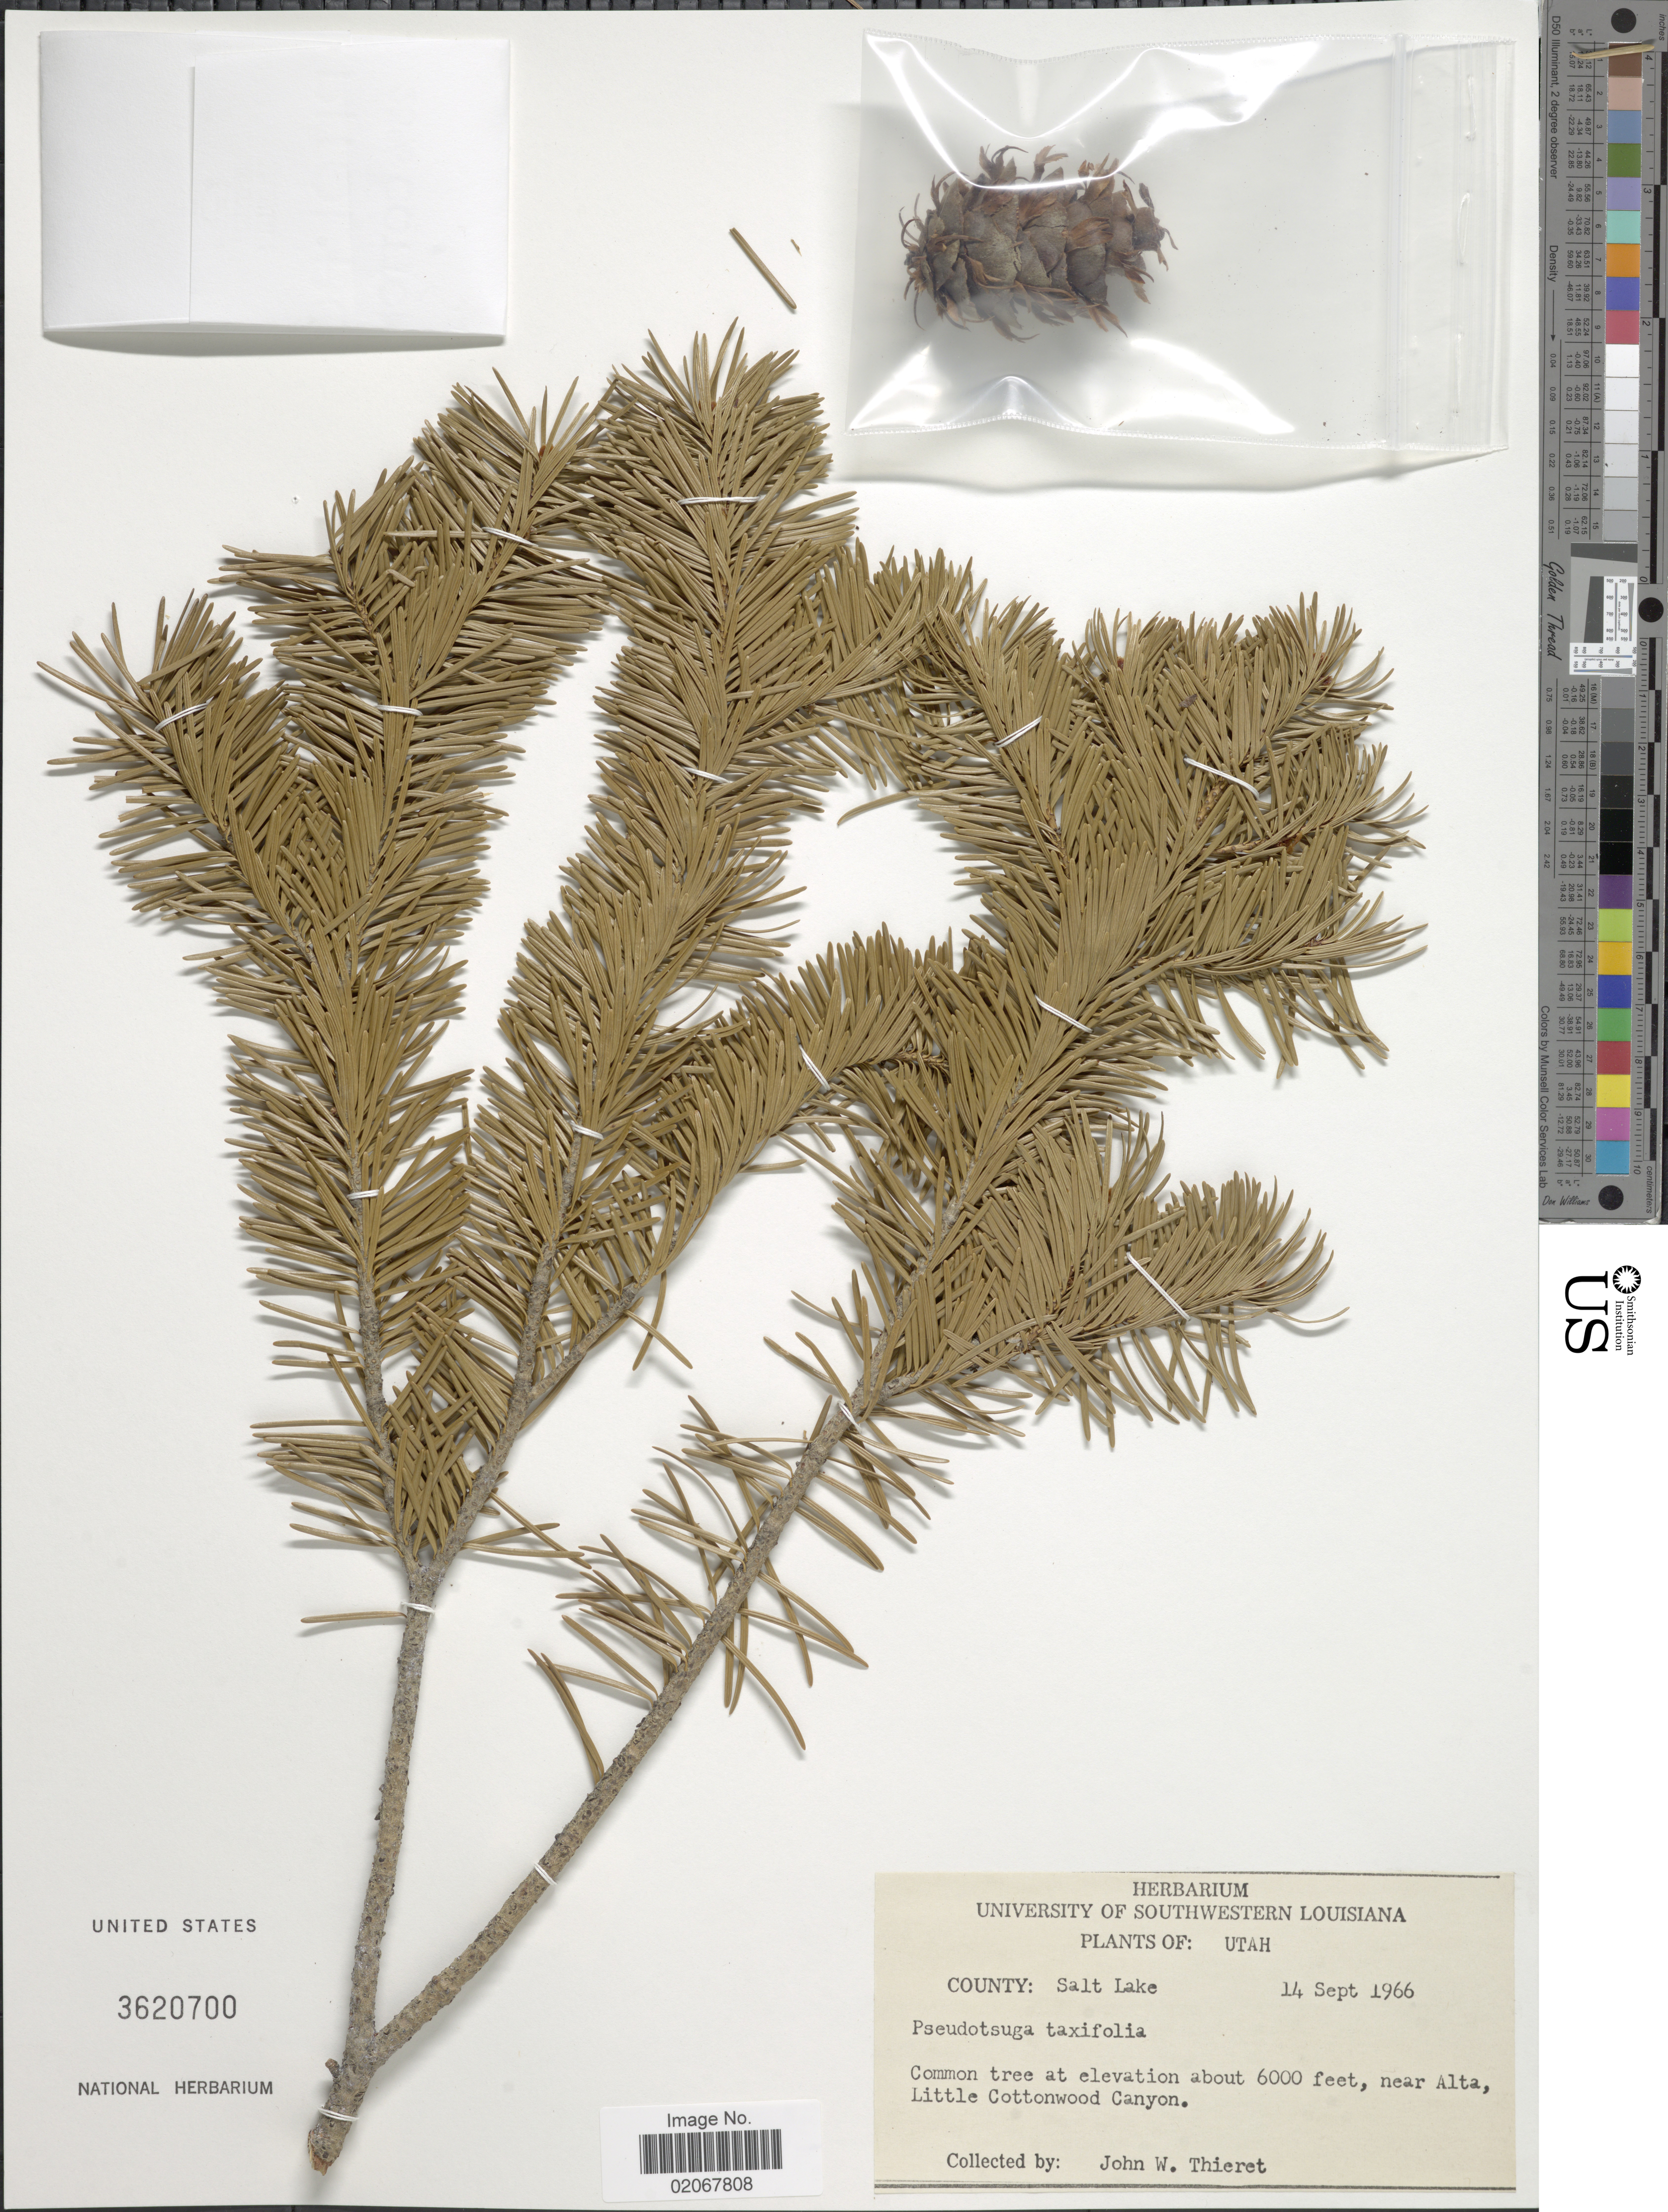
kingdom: Plantae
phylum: Tracheophyta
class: Pinopsida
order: Pinales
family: Pinaceae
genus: Pseudotsuga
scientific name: Pseudotsuga taxifolia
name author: (Lamb.) Britton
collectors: J. W. Thieret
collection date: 1966-09-14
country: United States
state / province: Utah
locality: County: Salt Lake, near Alta, Little Cottonwood Canyon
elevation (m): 1829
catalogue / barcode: US 3620700